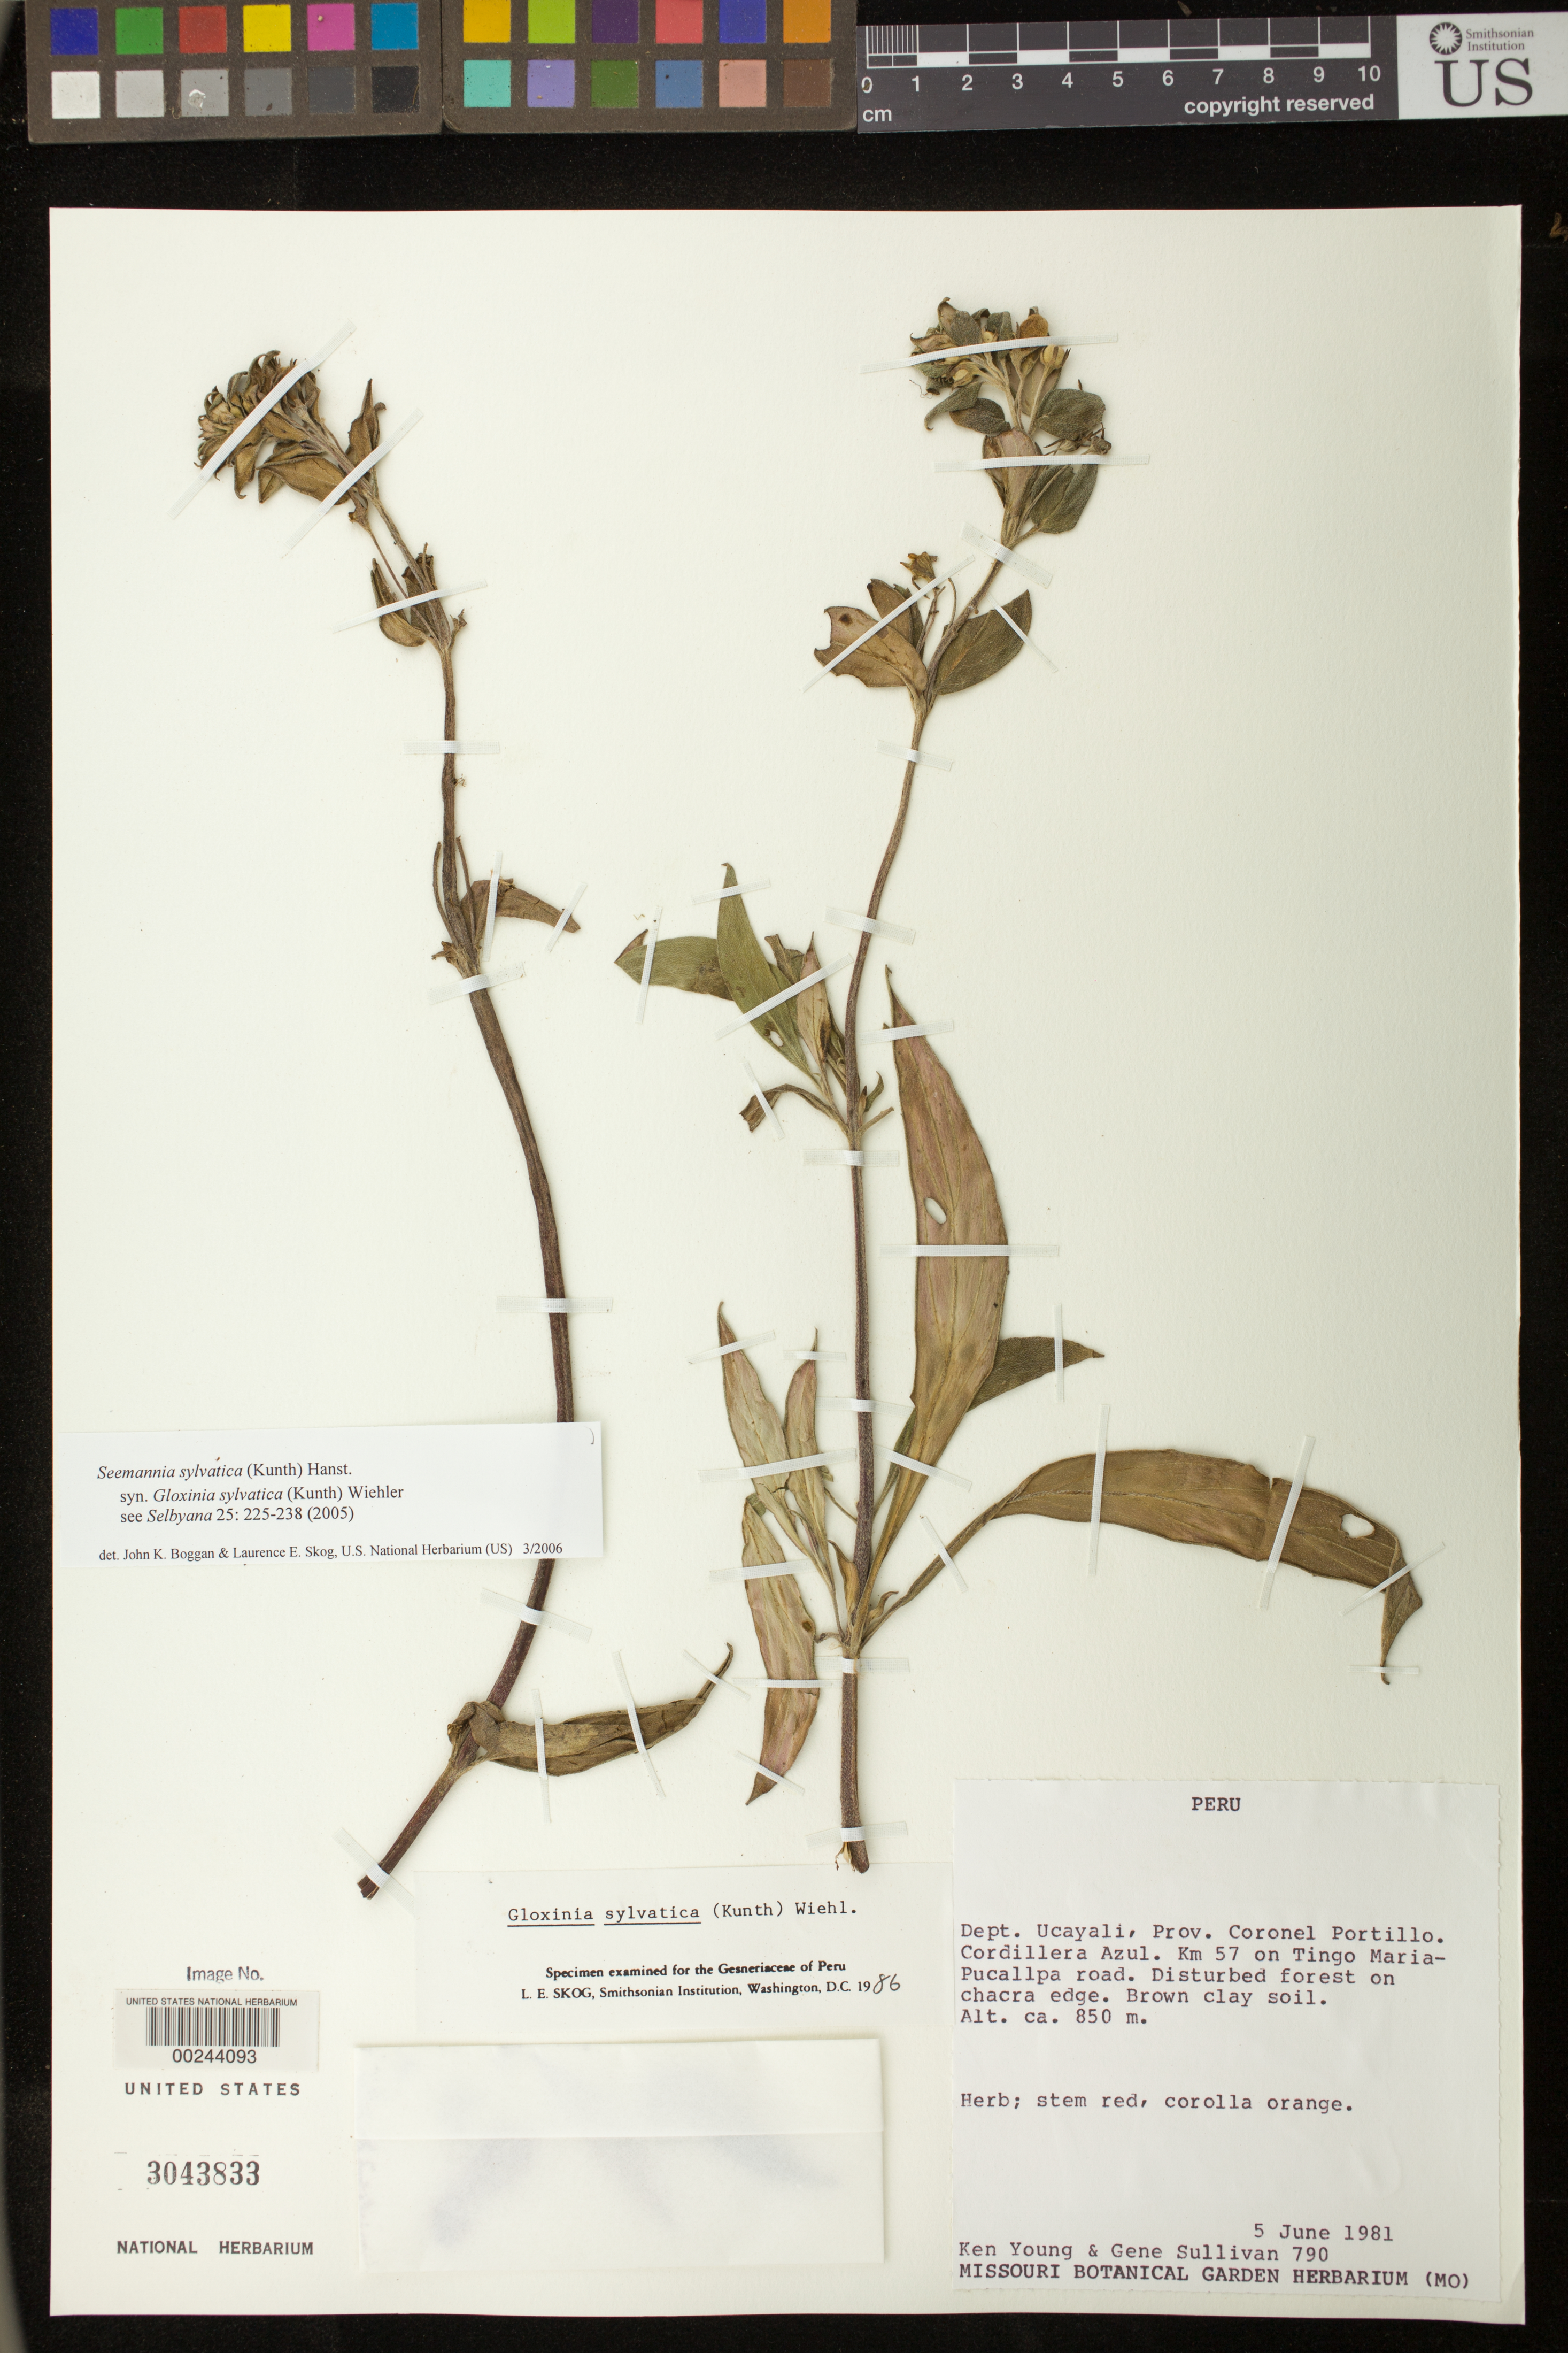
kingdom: Plantae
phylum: Tracheophyta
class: Magnoliopsida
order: Lamiales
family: Gesneriaceae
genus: Seemannia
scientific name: Seemannia sylvatica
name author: (Kunth) Hanst.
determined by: Boggan, J. K.; Skog, L. E.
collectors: K. Young & G. Sullivan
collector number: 790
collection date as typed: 05 Jun 1981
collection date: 1981-06-05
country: Peru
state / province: Loreto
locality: Prov. Coronel Portillo; Cordillera Azul, km 57 on Tingo Maria-Pucallpa road; Ucayali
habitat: Disturbed forest on chacra edge, brown clay soil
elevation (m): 850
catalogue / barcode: US 3043833